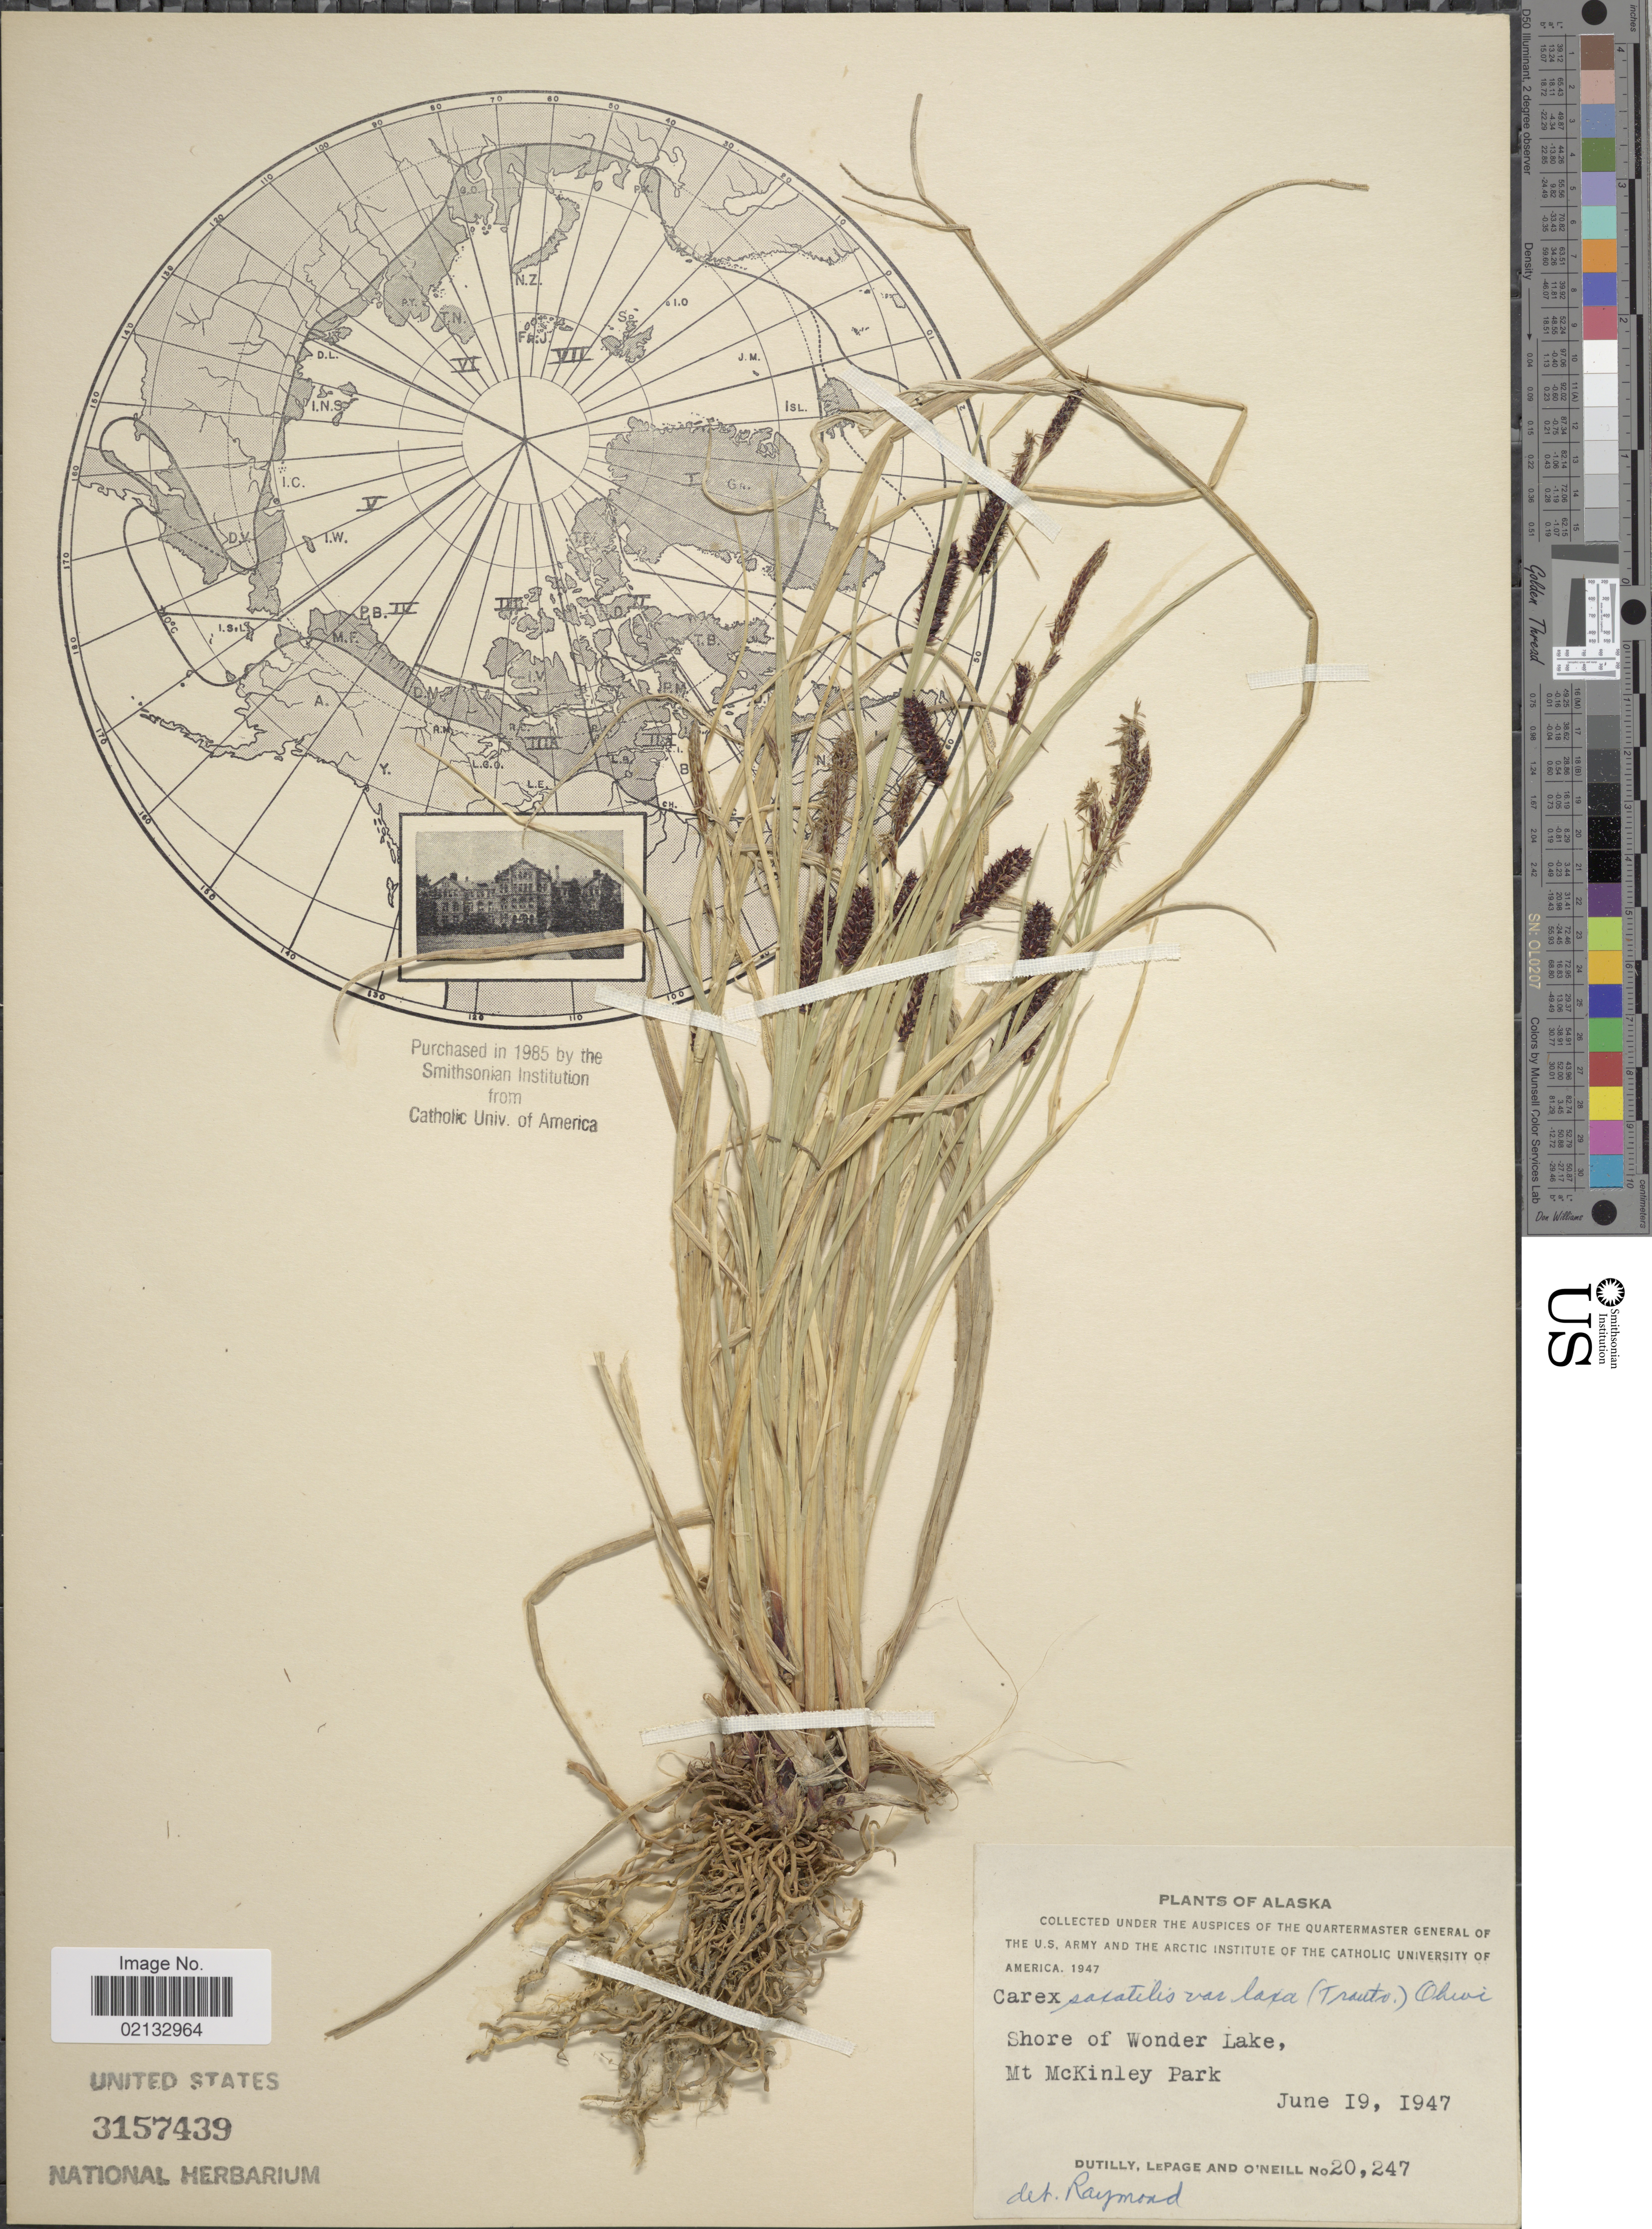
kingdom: Plantae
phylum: Tracheophyta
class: Liliopsida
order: Poales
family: Cyperaceae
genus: Carex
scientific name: Carex saxatilis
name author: L.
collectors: -. Dutilly, -. LePage & O' Neill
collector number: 20247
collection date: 1947-06-19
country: United States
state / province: Alaska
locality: Shore of Wonder Lake, Mt McKinley Park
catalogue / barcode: US 3157439